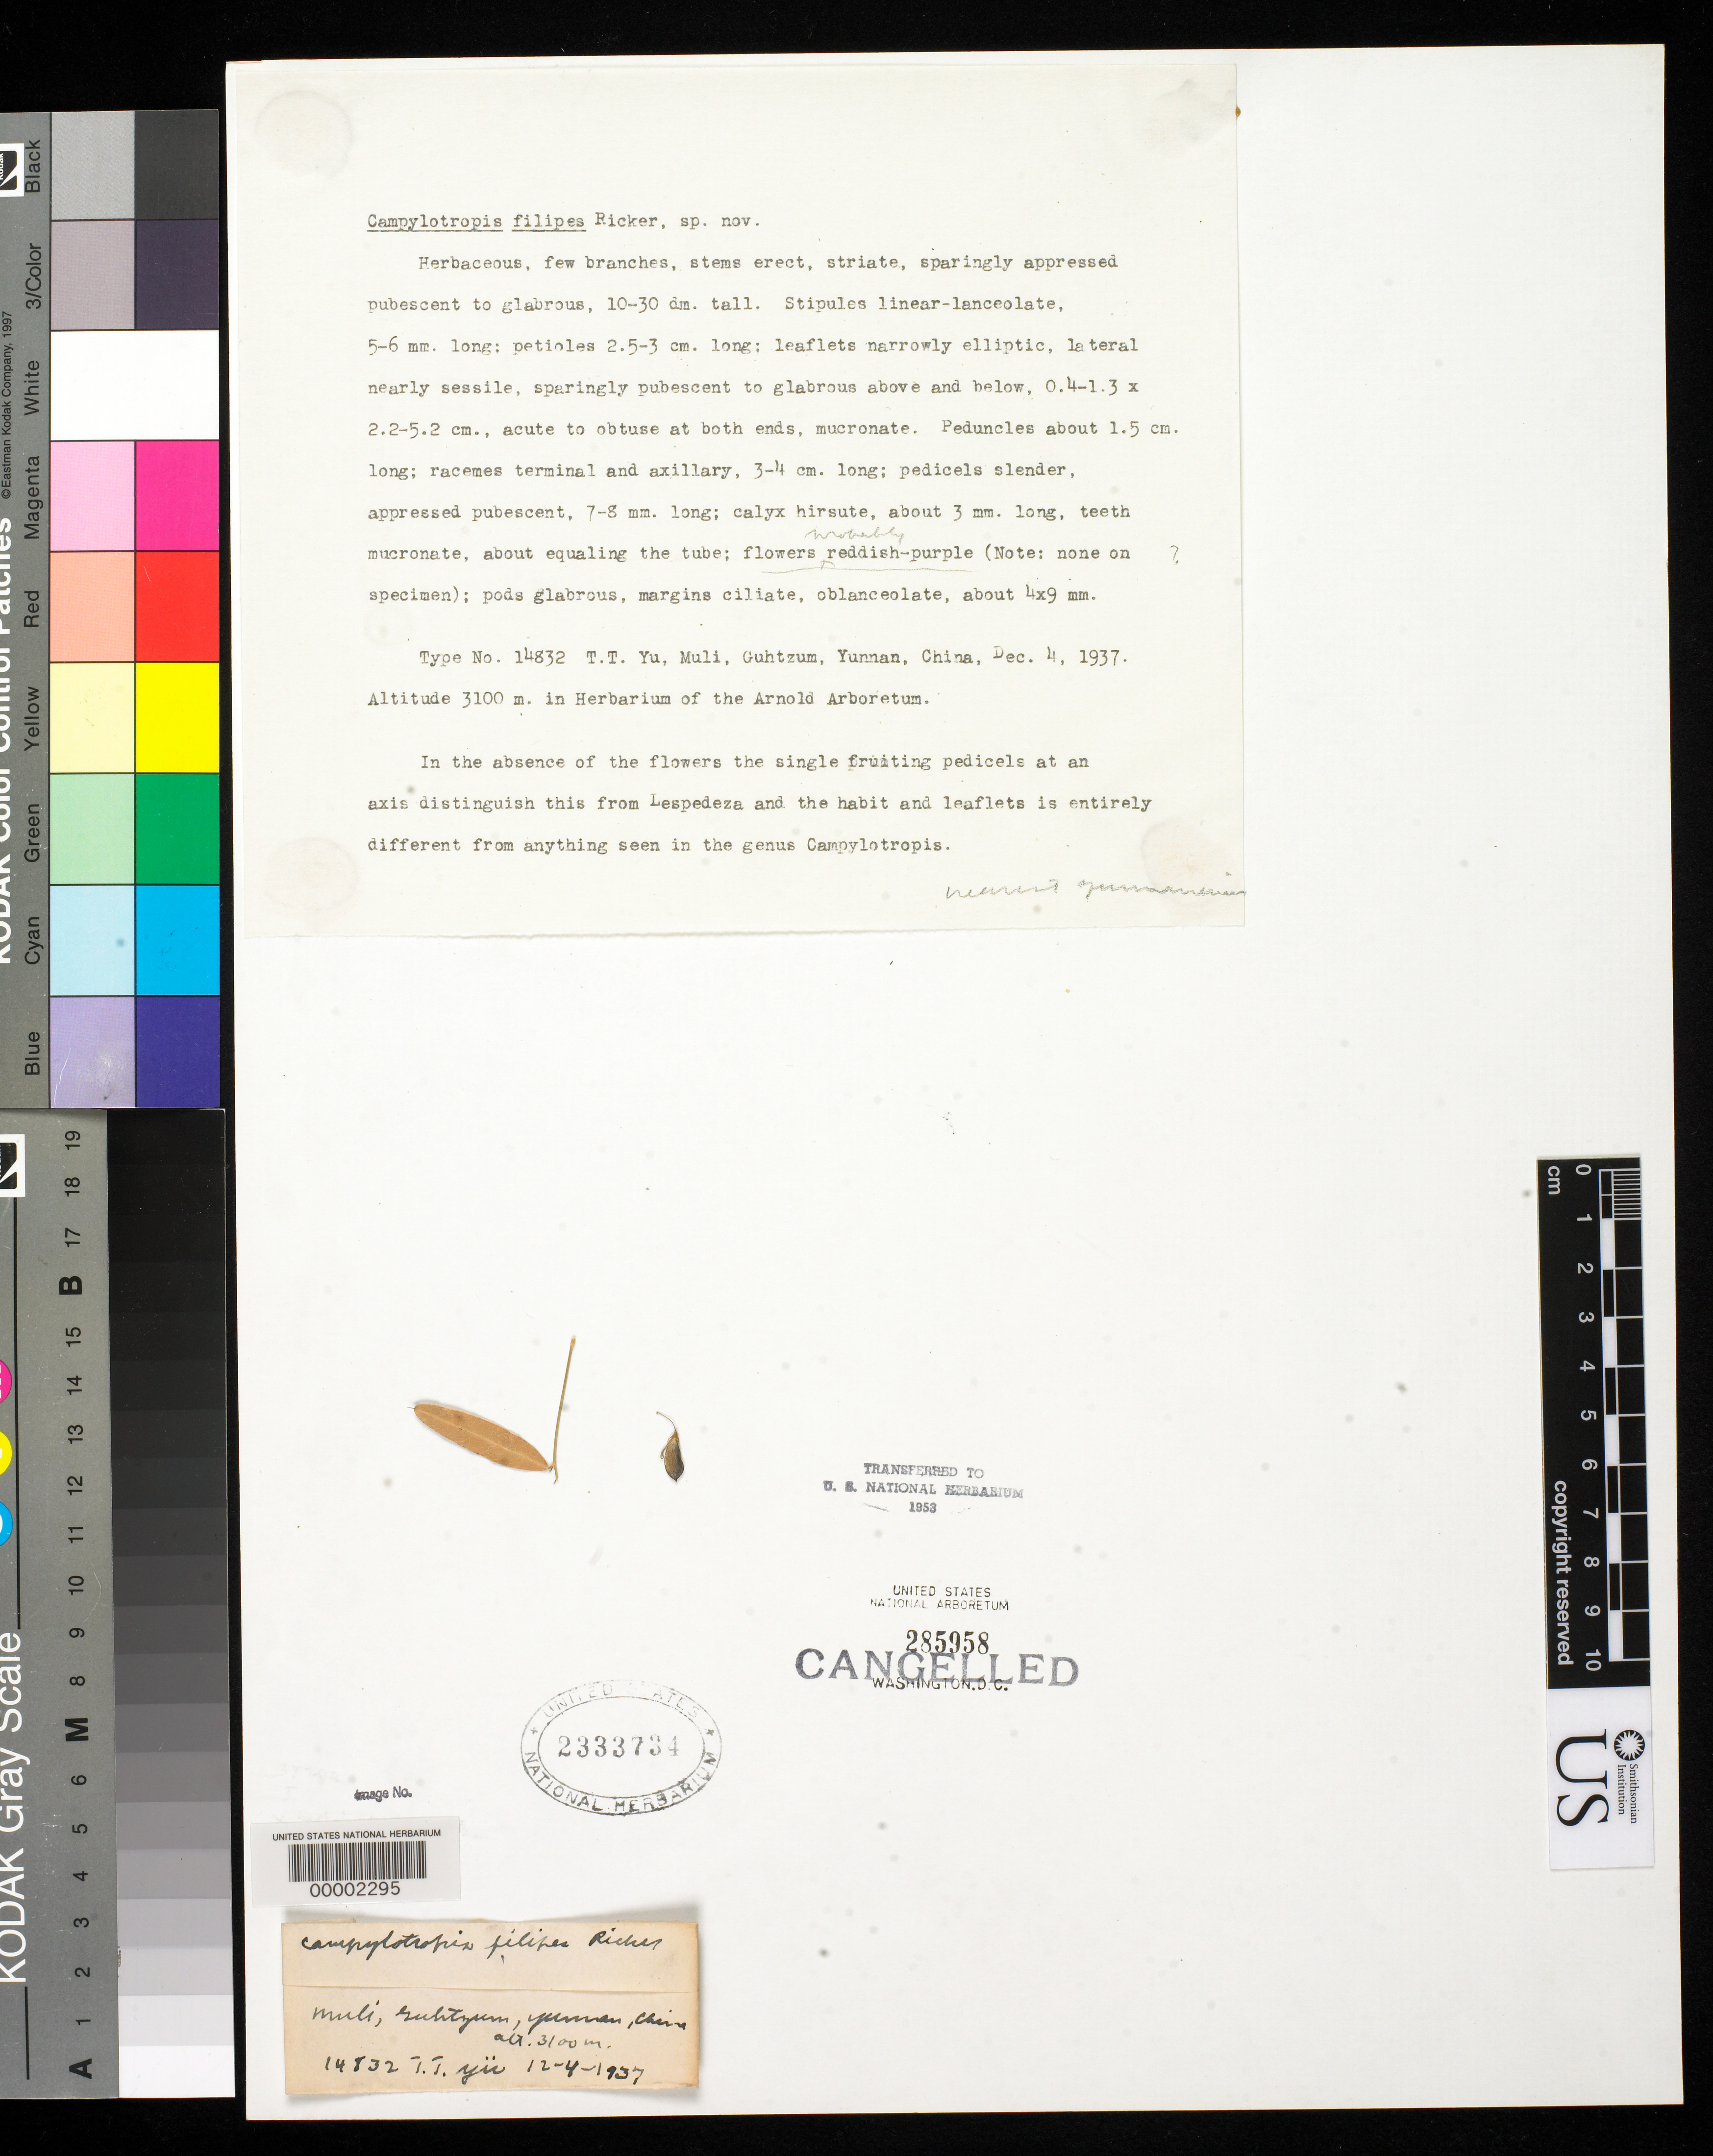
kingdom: Plantae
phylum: Tracheophyta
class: Magnoliopsida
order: Fabales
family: Fabaceae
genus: Campylotropis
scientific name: Campylotropis filipes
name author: Ricker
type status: Isotype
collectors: T. T.T. Yu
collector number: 14832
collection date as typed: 04 Dec 1937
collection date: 1937-12-04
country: China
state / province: Yunnan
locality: Muli, Guhtzun.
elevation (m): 3100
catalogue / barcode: US 2333734